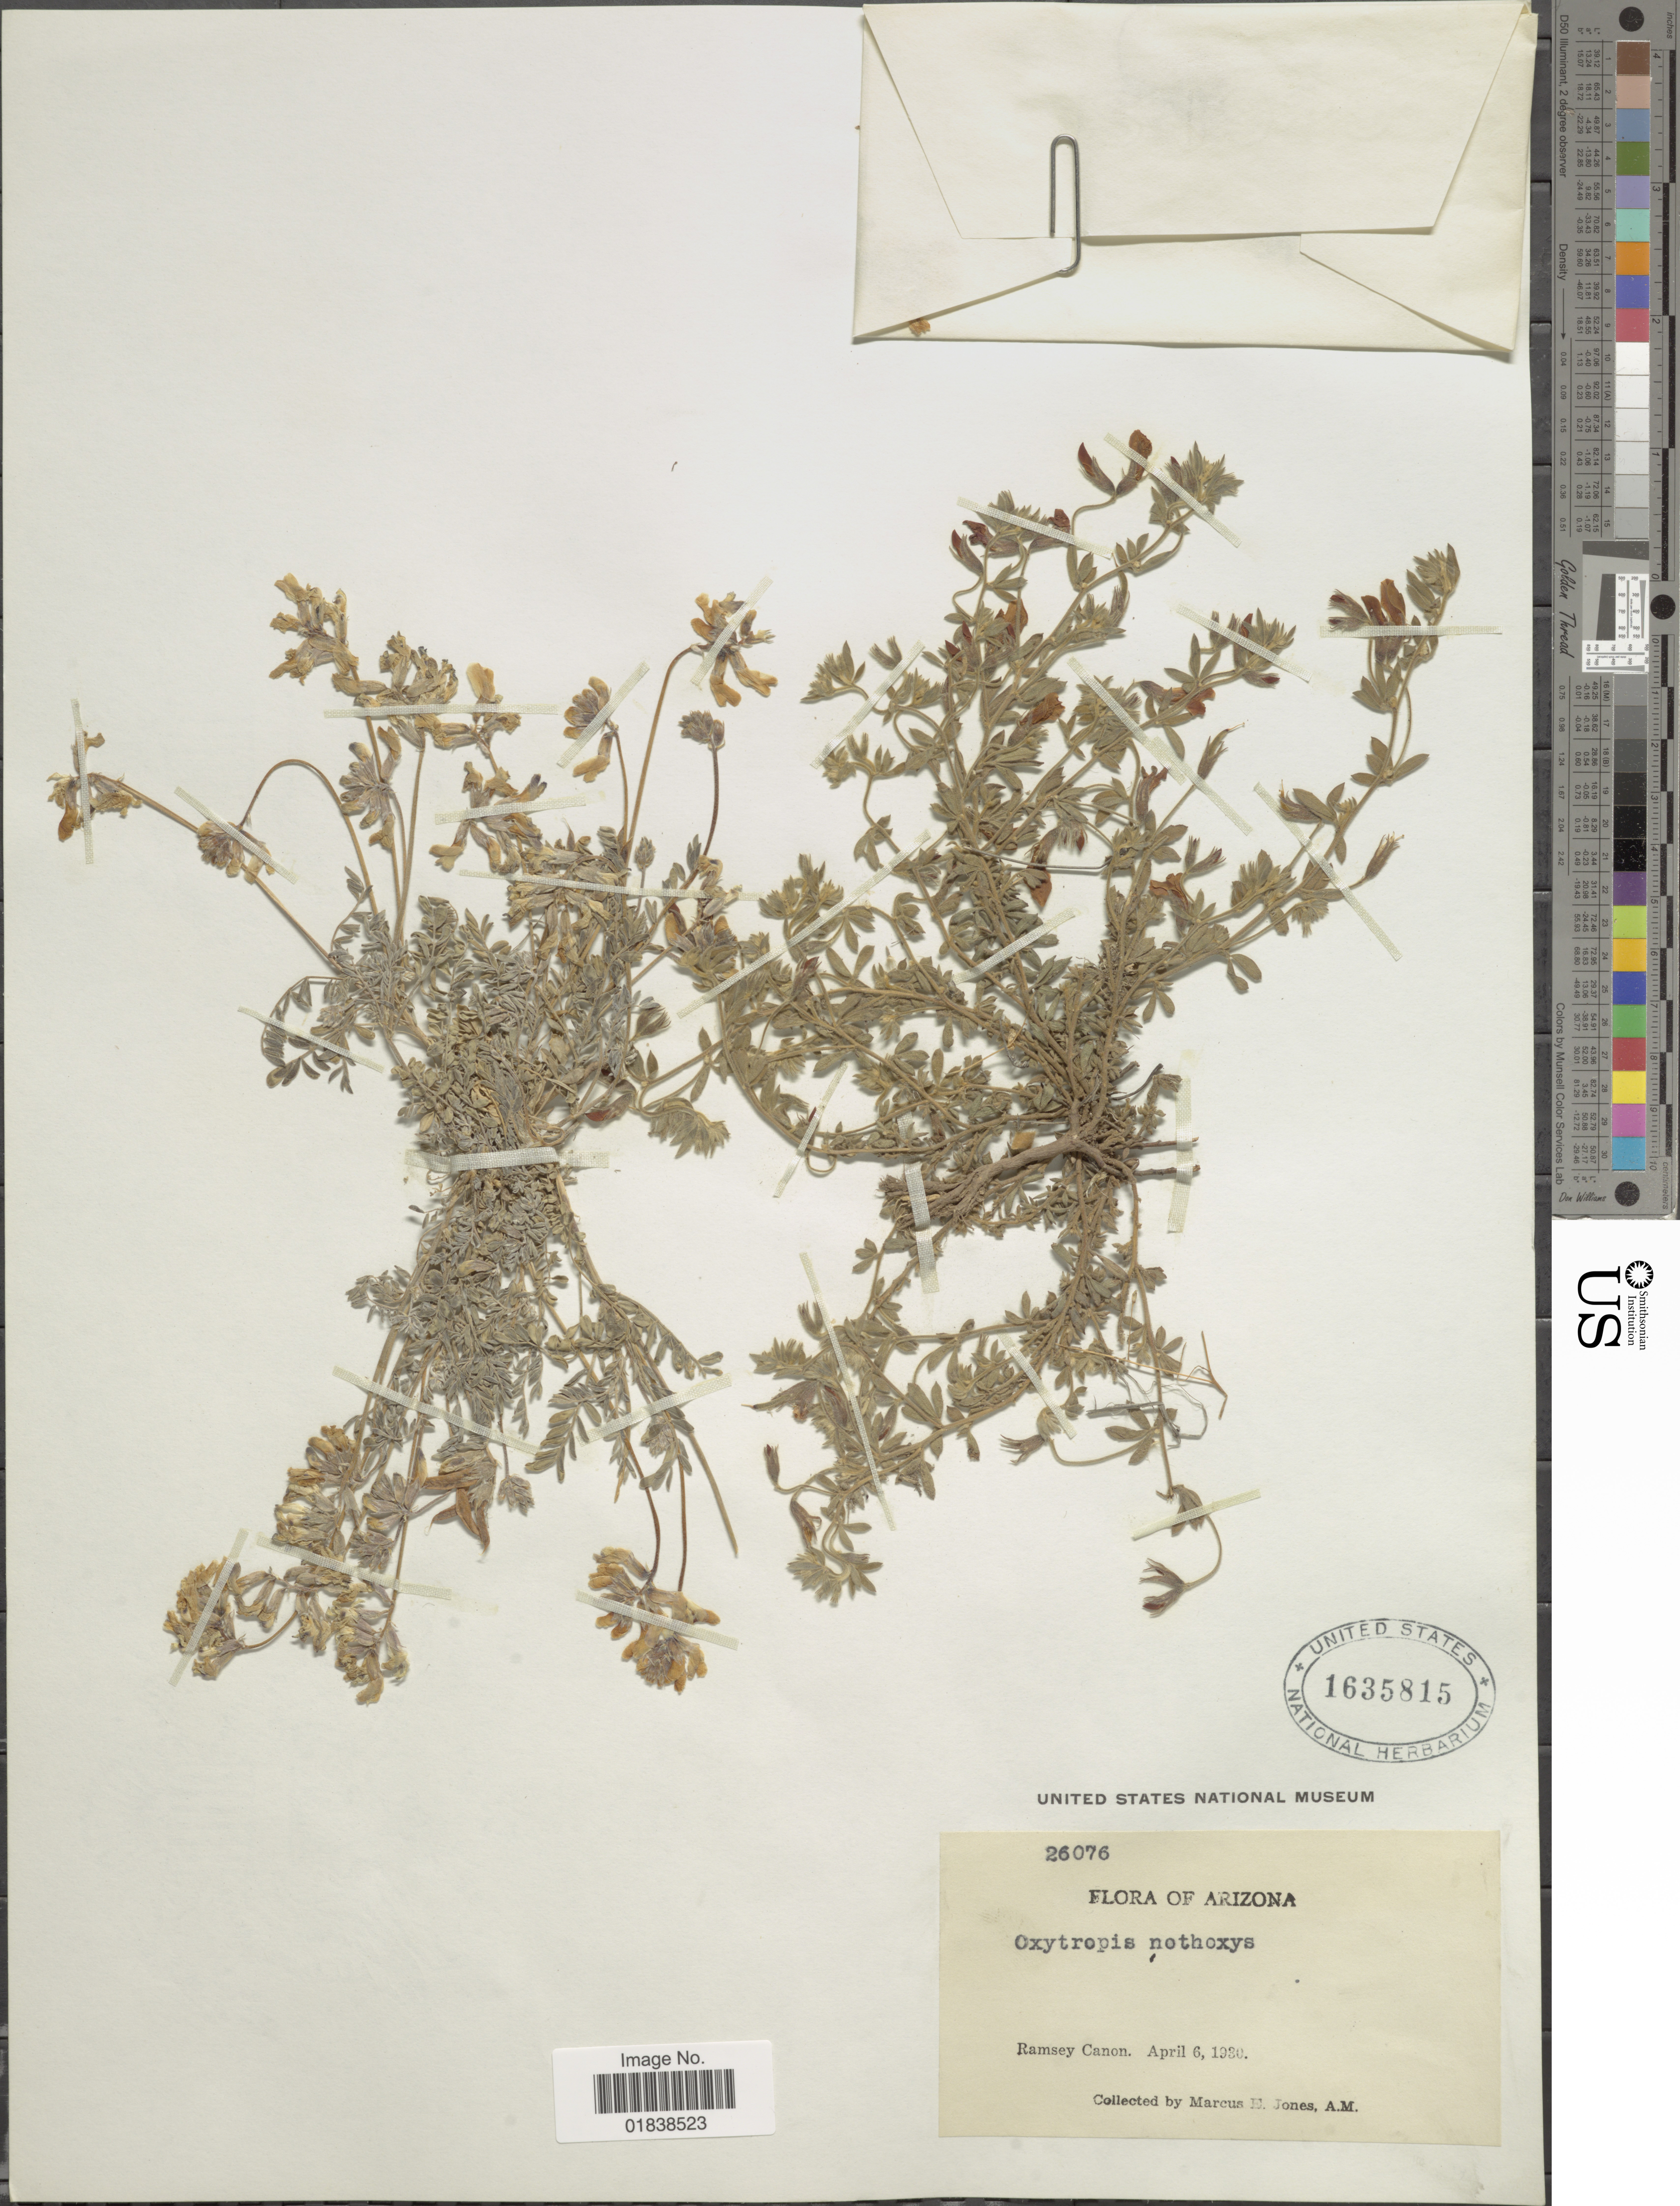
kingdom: Plantae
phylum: Tracheophyta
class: Magnoliopsida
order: Fabales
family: Fabaceae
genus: Astragalus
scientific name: Astragalus nothoxys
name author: A. Gray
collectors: M. E. Jones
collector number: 26076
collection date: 1980-04-06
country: United States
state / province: Arizona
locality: Ramsey Canon.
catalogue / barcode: US 1635815